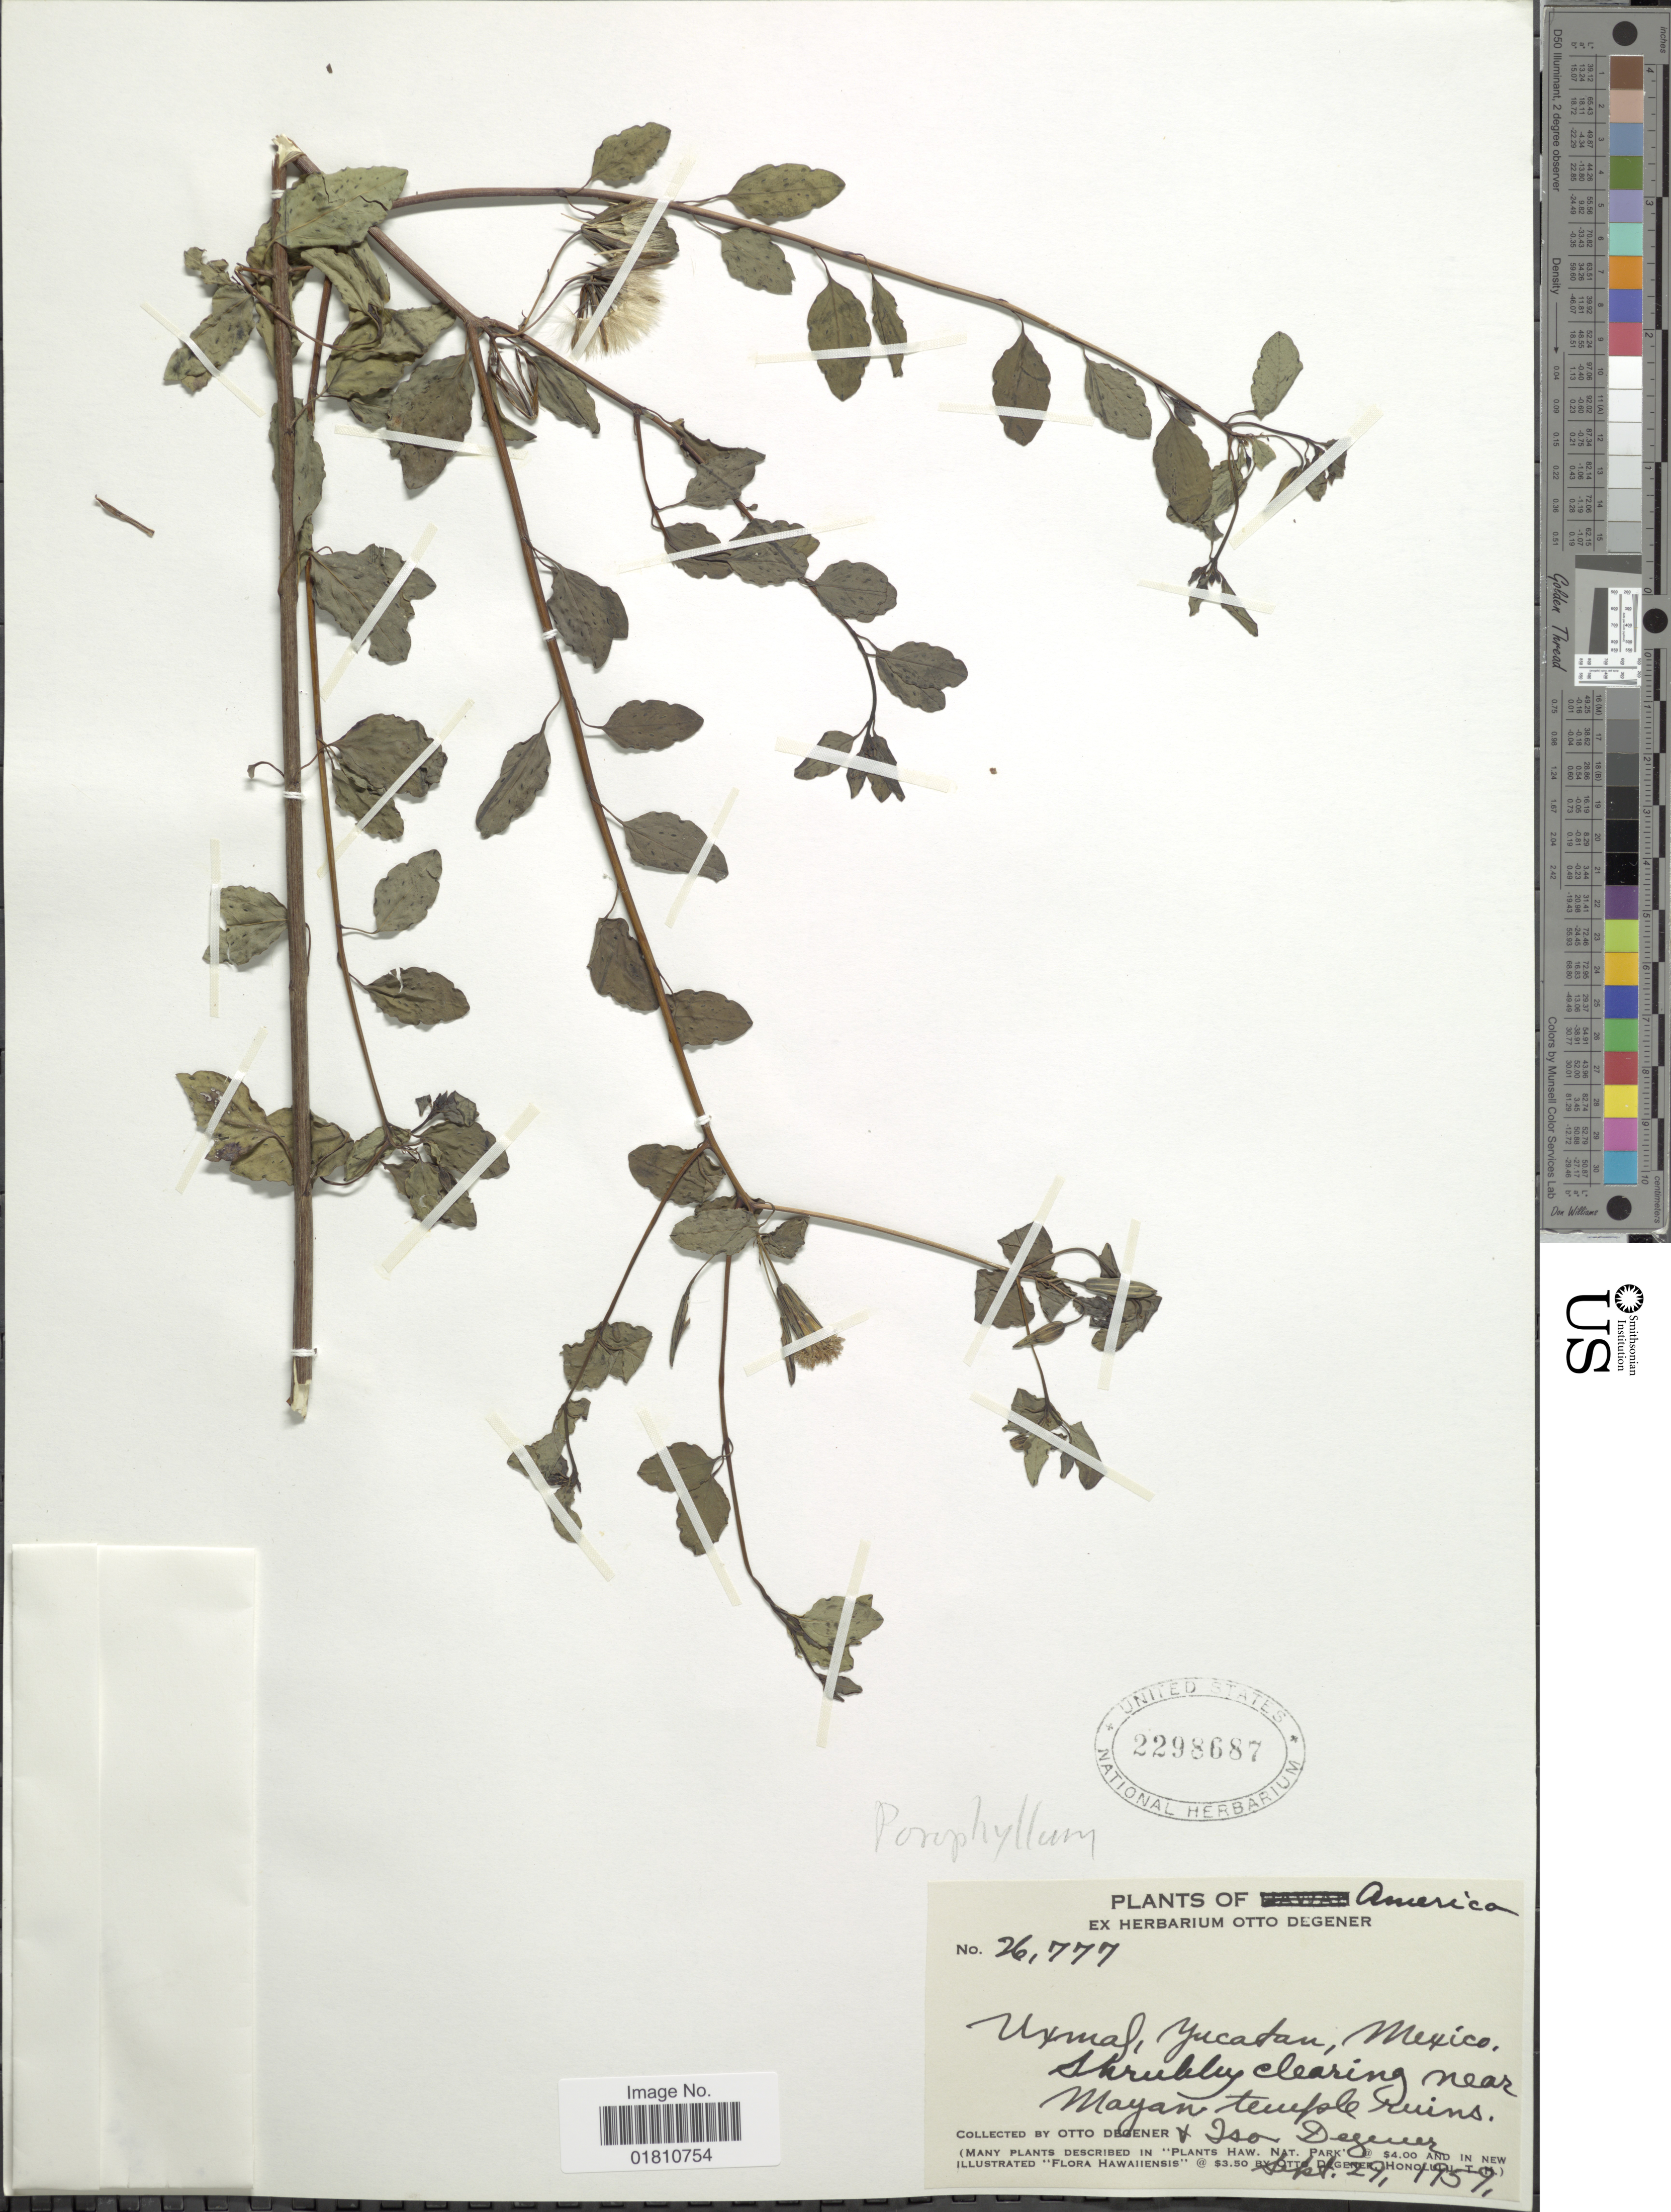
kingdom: Plantae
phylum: Tracheophyta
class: Magnoliopsida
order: Asterales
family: Asteraceae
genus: Porophyllum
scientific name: Porophyllum punctatum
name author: (Mill.) S.F. Blake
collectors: O. Degener & I. Degener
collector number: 26777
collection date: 1959-09-29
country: Mexico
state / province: Yucatán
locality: America, Uxmal, Mayan temple ruins.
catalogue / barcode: US 2298687